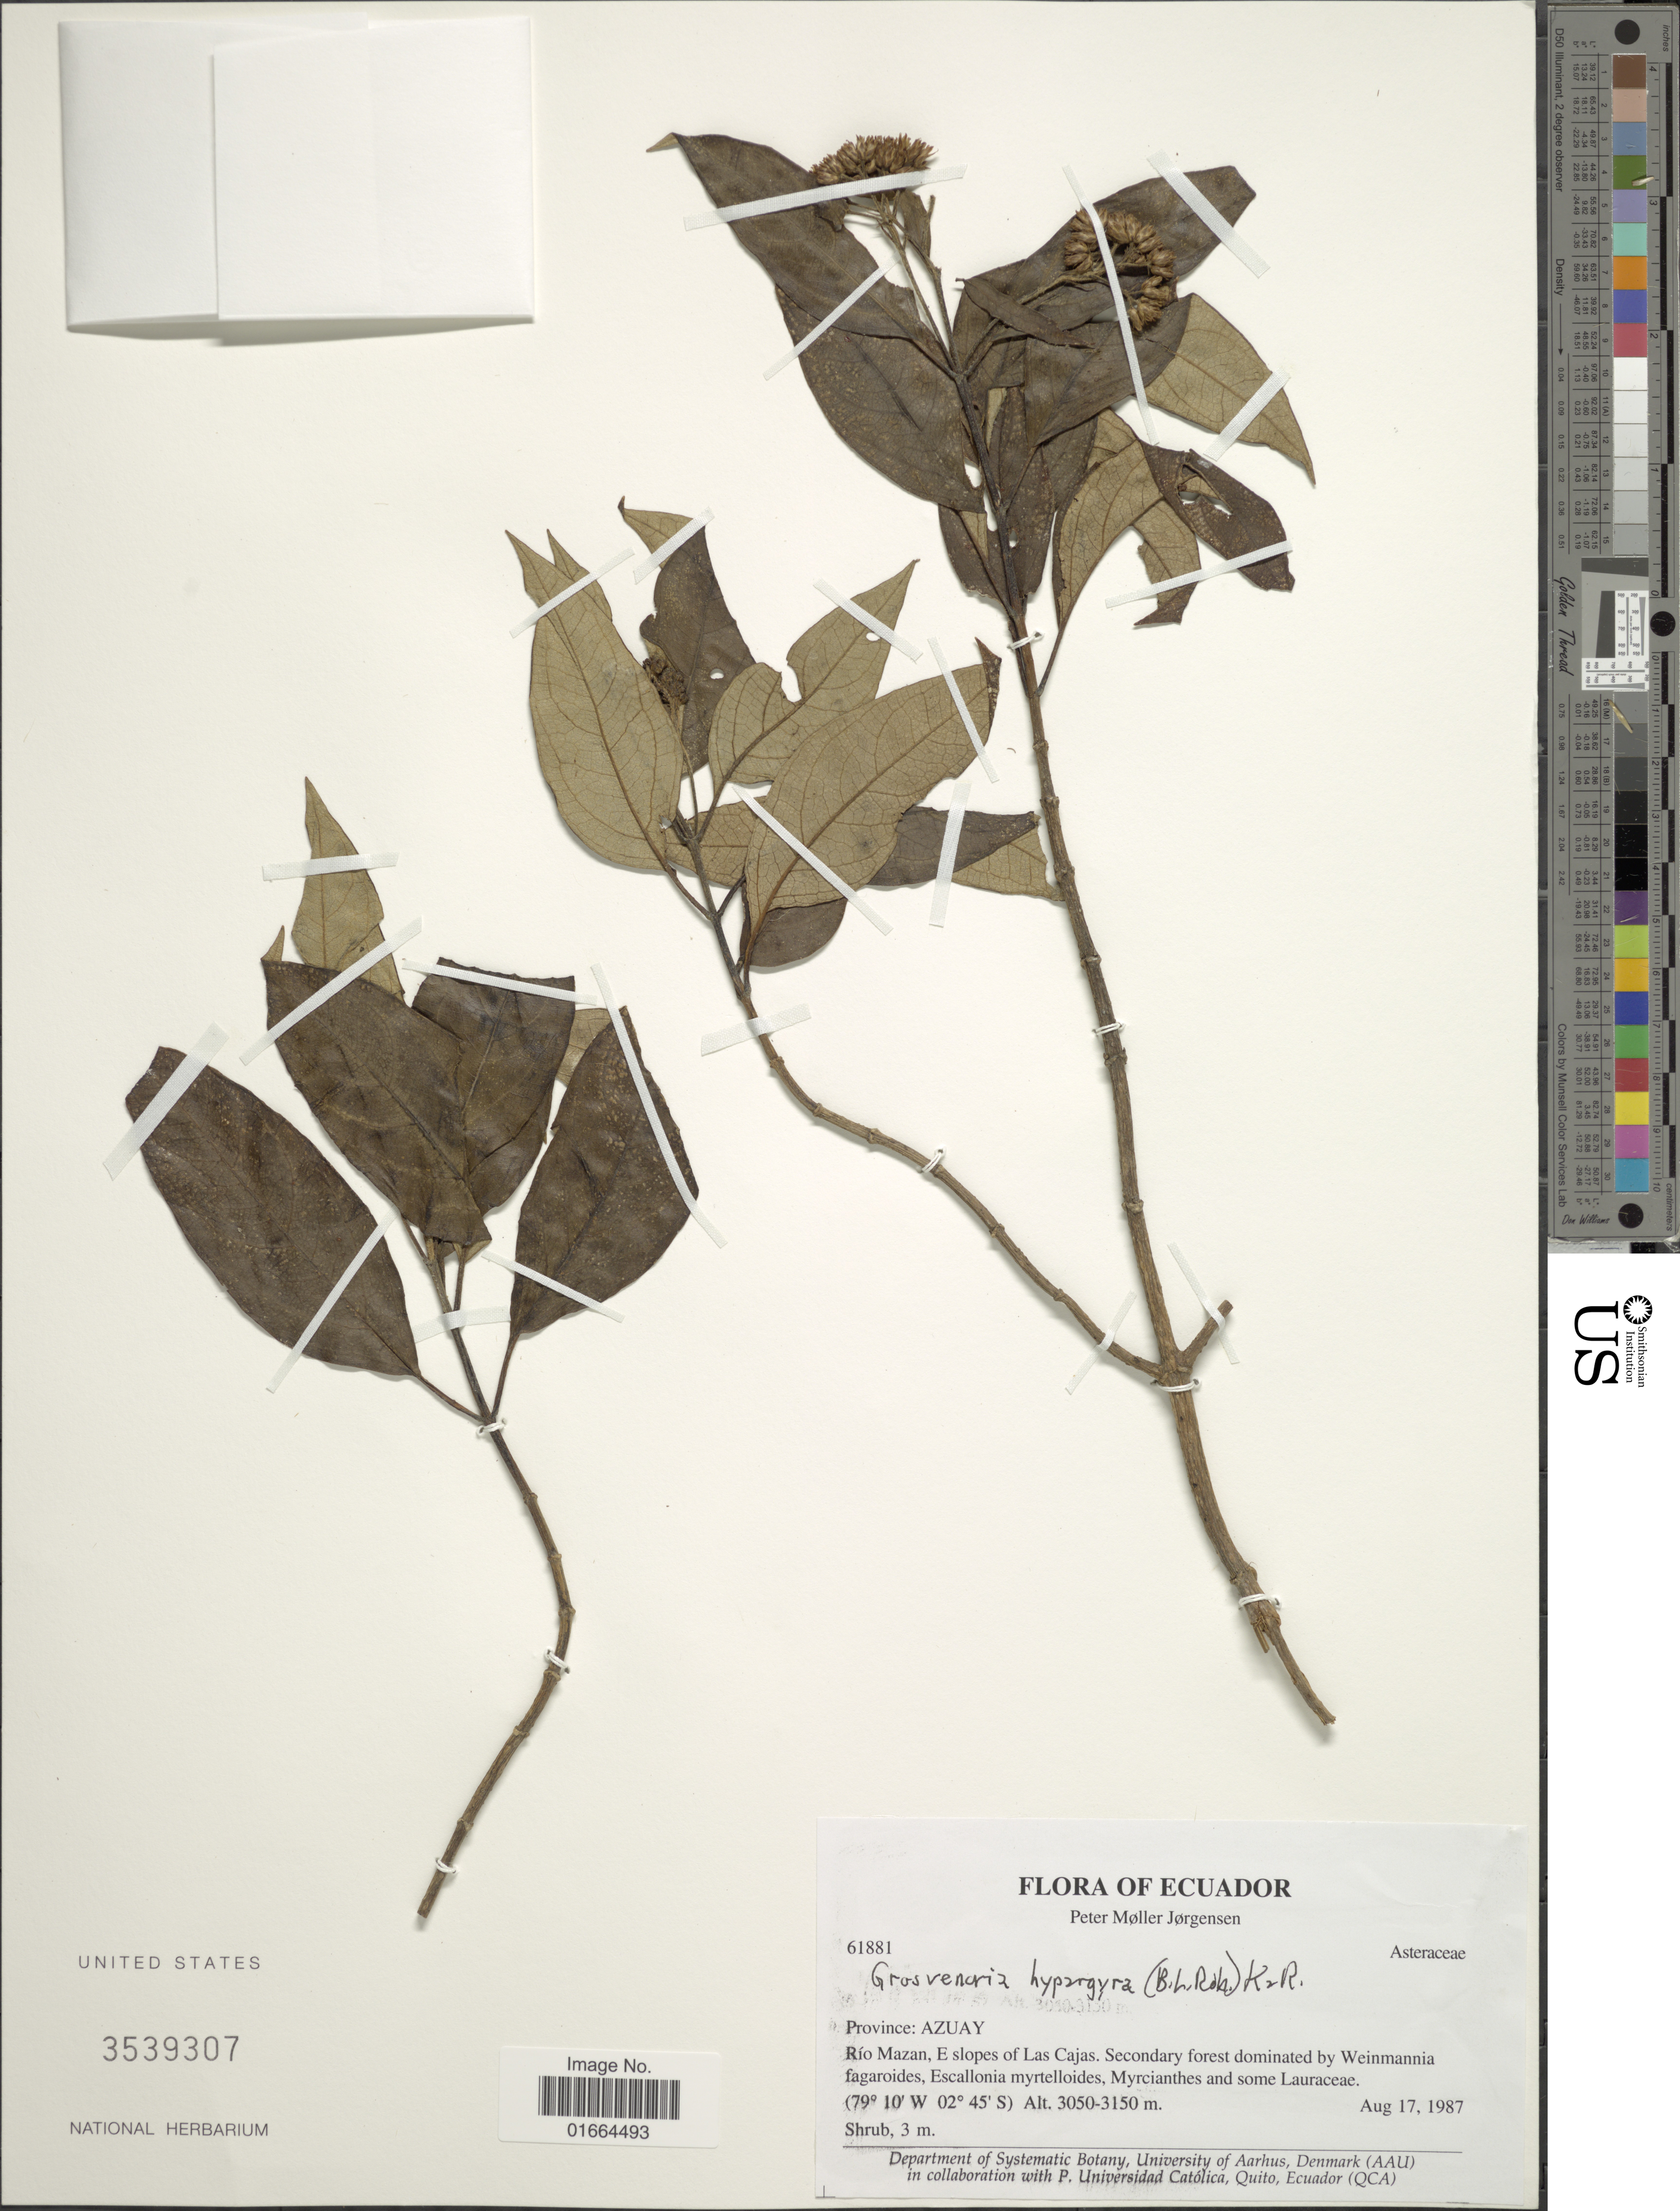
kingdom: Plantae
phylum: Tracheophyta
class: Magnoliopsida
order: Asterales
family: Asteraceae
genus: Grosvenoria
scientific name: Grosvenoria hypargyra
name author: (B.L. Rob.) R.M. King & H. Rob.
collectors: P. M. Jørgensen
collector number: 61881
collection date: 1987-08-17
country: Ecuador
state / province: Azuay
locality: Province: Azuay, Rio Mazan, E slopes of Las Cajas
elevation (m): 3050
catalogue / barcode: US 3539307